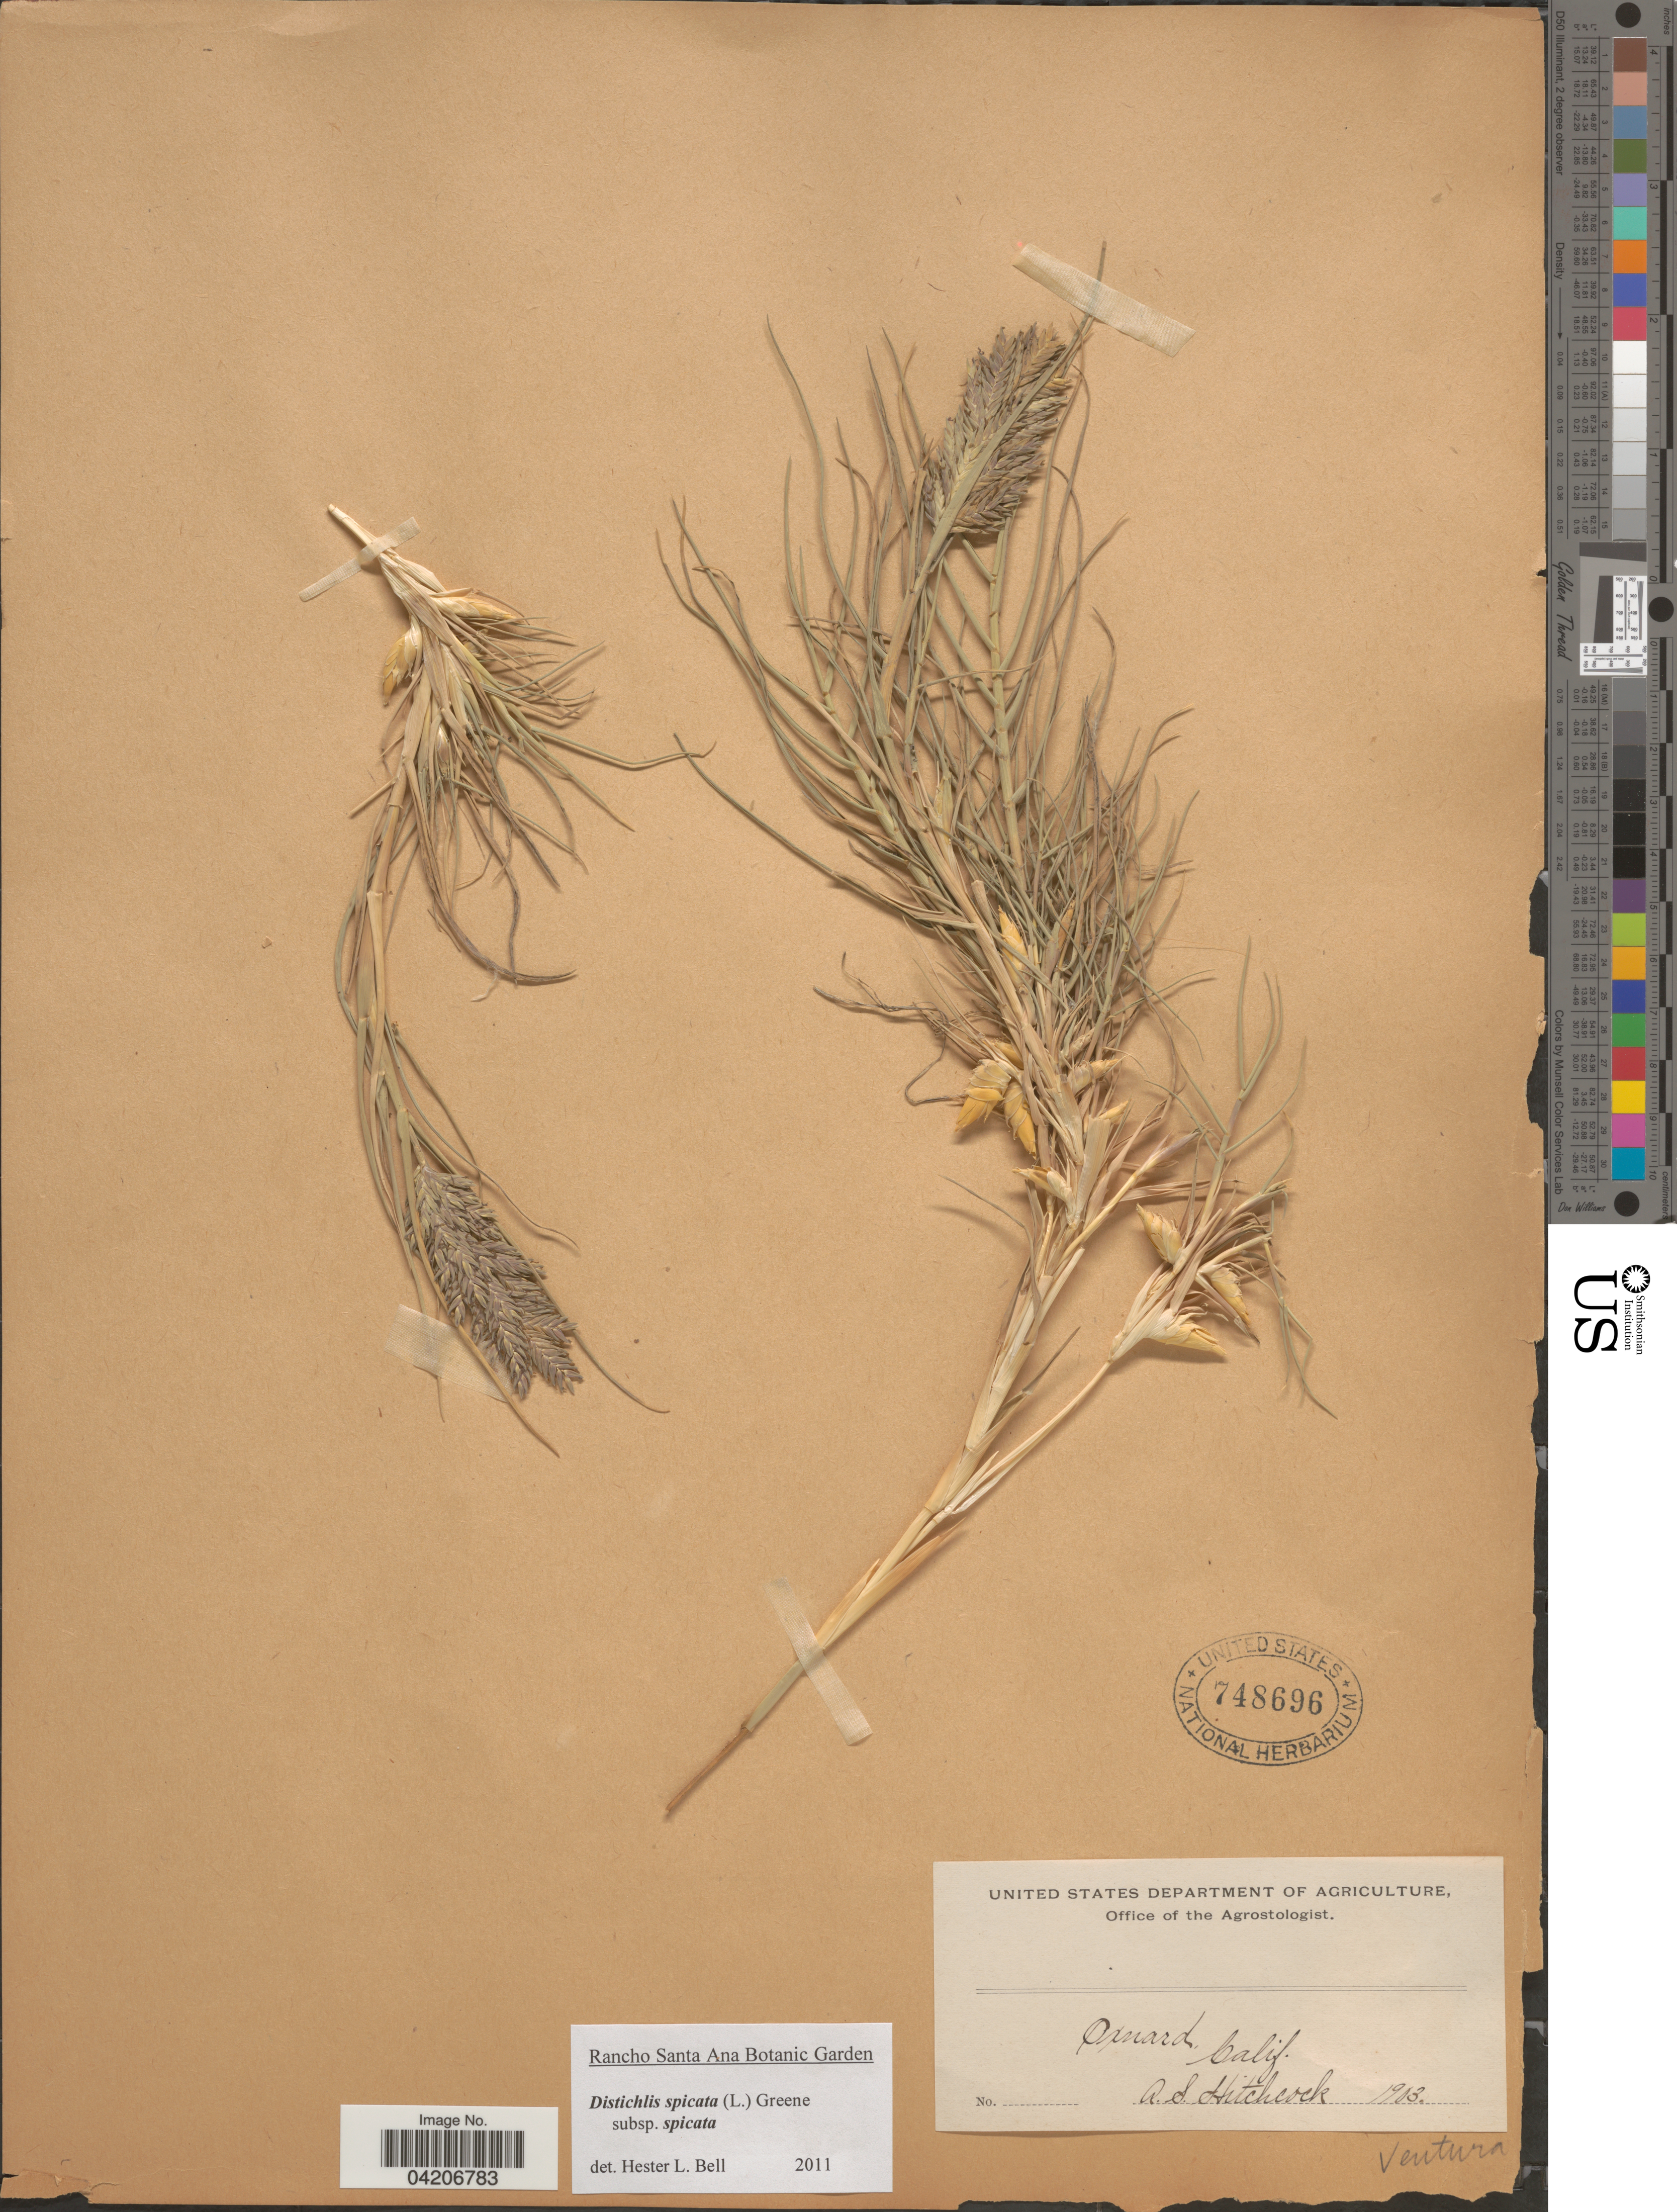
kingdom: Plantae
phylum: Tracheophyta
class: Liliopsida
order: Poales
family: Poaceae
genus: Distichlis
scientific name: Distichlis spicata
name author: (L.) Greene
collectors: A. S. Hitchcock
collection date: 1903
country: United States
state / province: California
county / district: Ventura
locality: Oxnard. Ventura.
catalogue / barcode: US 748696